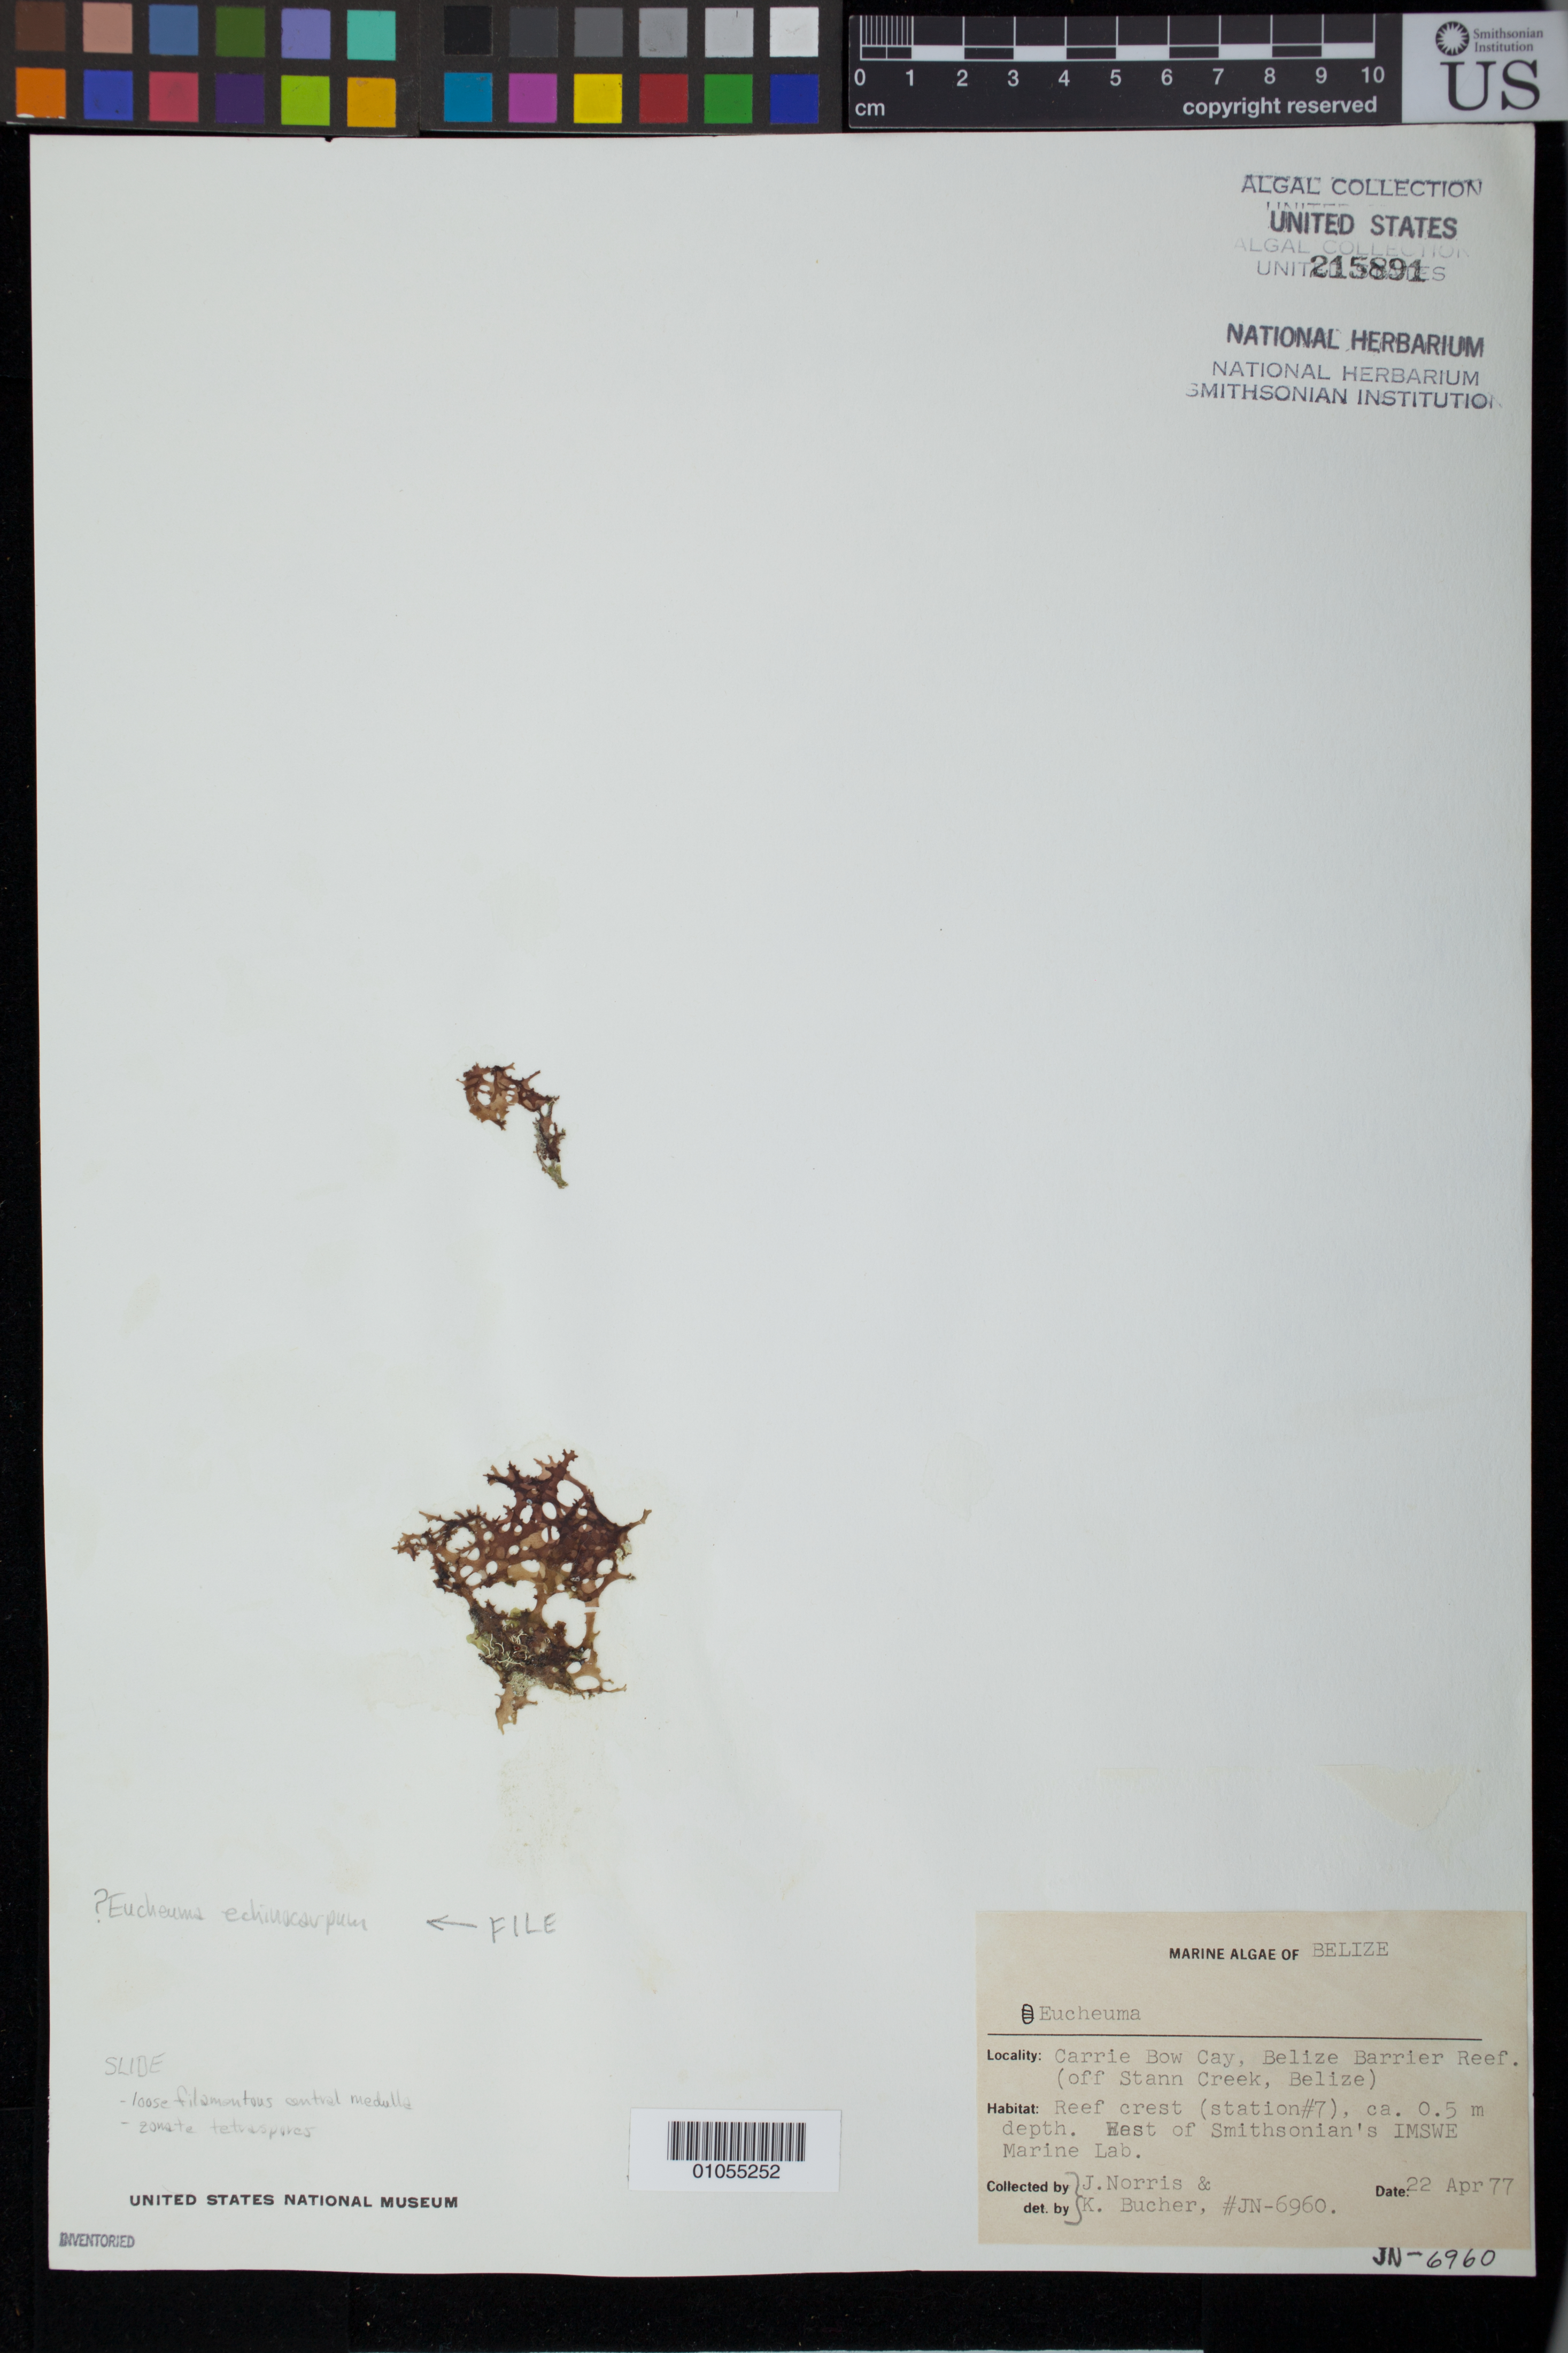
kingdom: Plantae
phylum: Rhodophyta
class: Florideophyceae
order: Gigartinales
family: Solieriaceae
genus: Meristotheca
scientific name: Meristotheca gelidium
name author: (J. Agardh) E.J. Faye & Masuda in E.J. Faye et al.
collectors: J. N. Norris & K. E. Bucher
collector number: JN-6960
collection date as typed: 22 Apr 1977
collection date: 1977-04-22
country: Belize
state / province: Stann Creek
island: Carrie Bow Cay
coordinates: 16 48'N, 88 05'W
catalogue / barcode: US 215891